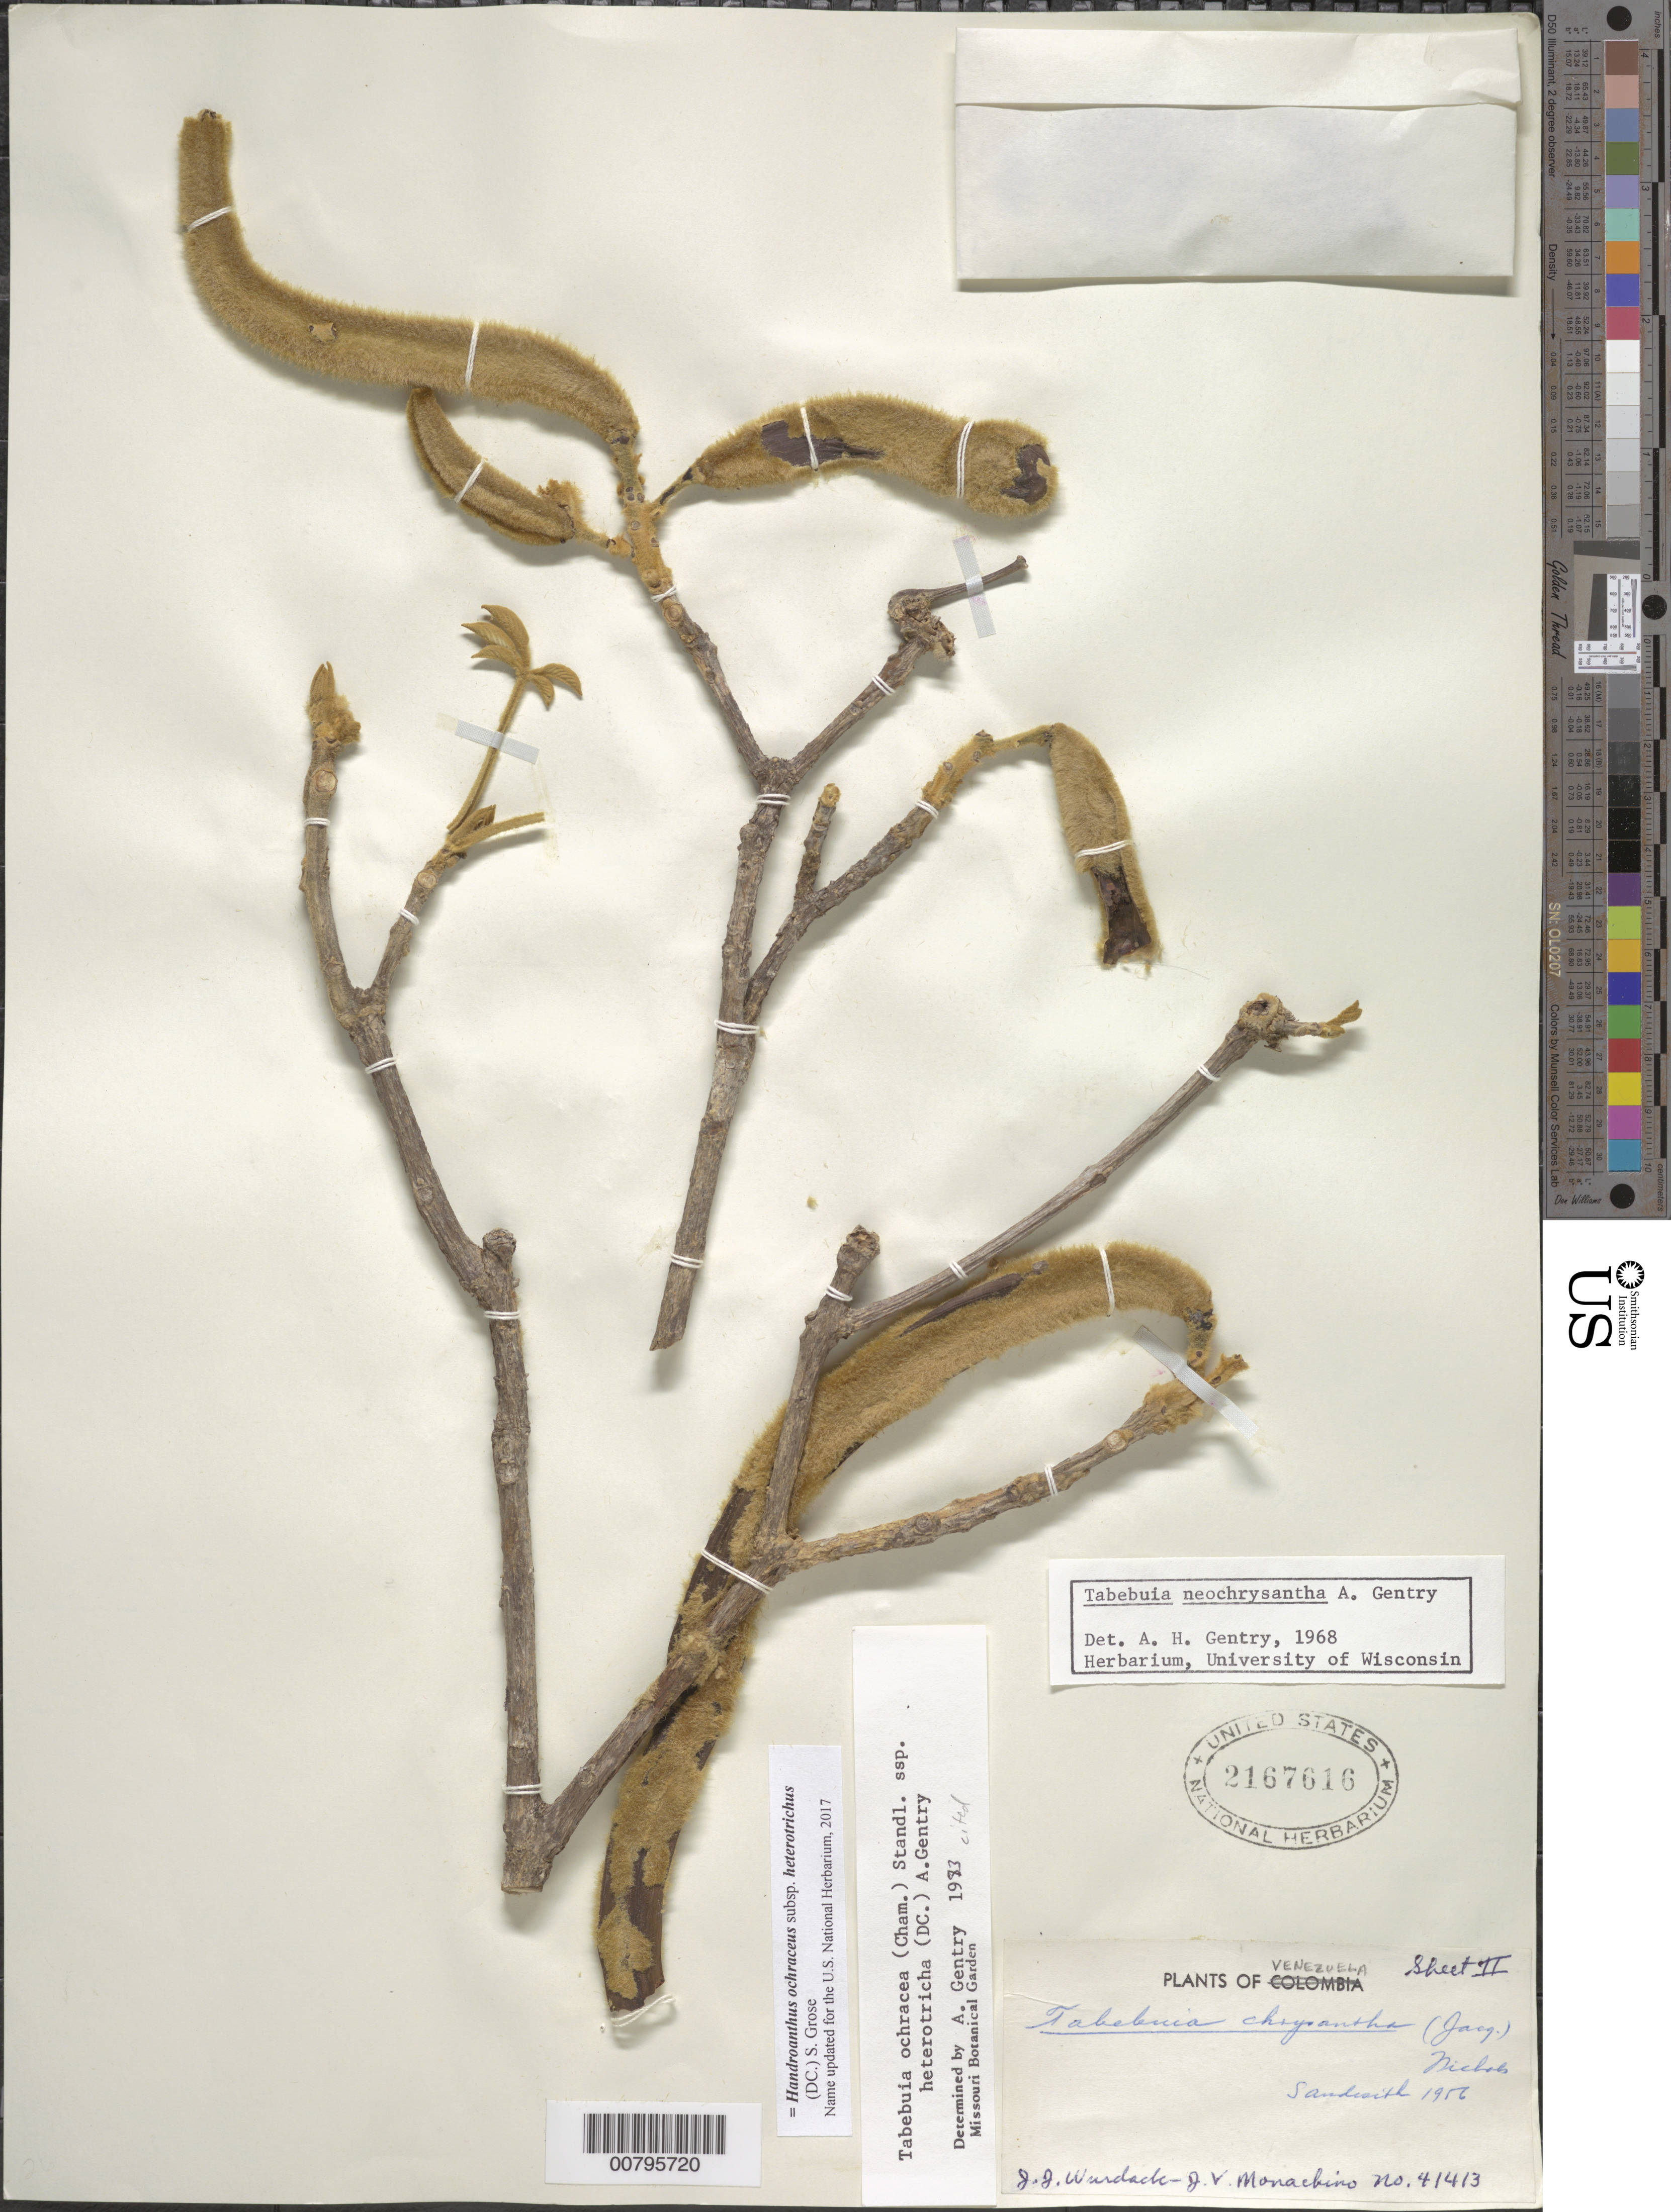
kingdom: Plantae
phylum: Tracheophyta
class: Magnoliopsida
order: Lamiales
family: Bignoniaceae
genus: Handroanthus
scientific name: Handroanthus ochraceus subsp. heterotrichus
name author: (DC.) S.O. Grose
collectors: J. J. Wurdack & J. V. Monachino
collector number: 41413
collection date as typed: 28-Jan-56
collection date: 1956-01-28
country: Venezuela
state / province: Bolívar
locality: Piedra Marimare, E bank of Río Orinoco, opposite head of Isla El Gallo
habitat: N base of piedra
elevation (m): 100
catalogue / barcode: US 2167616